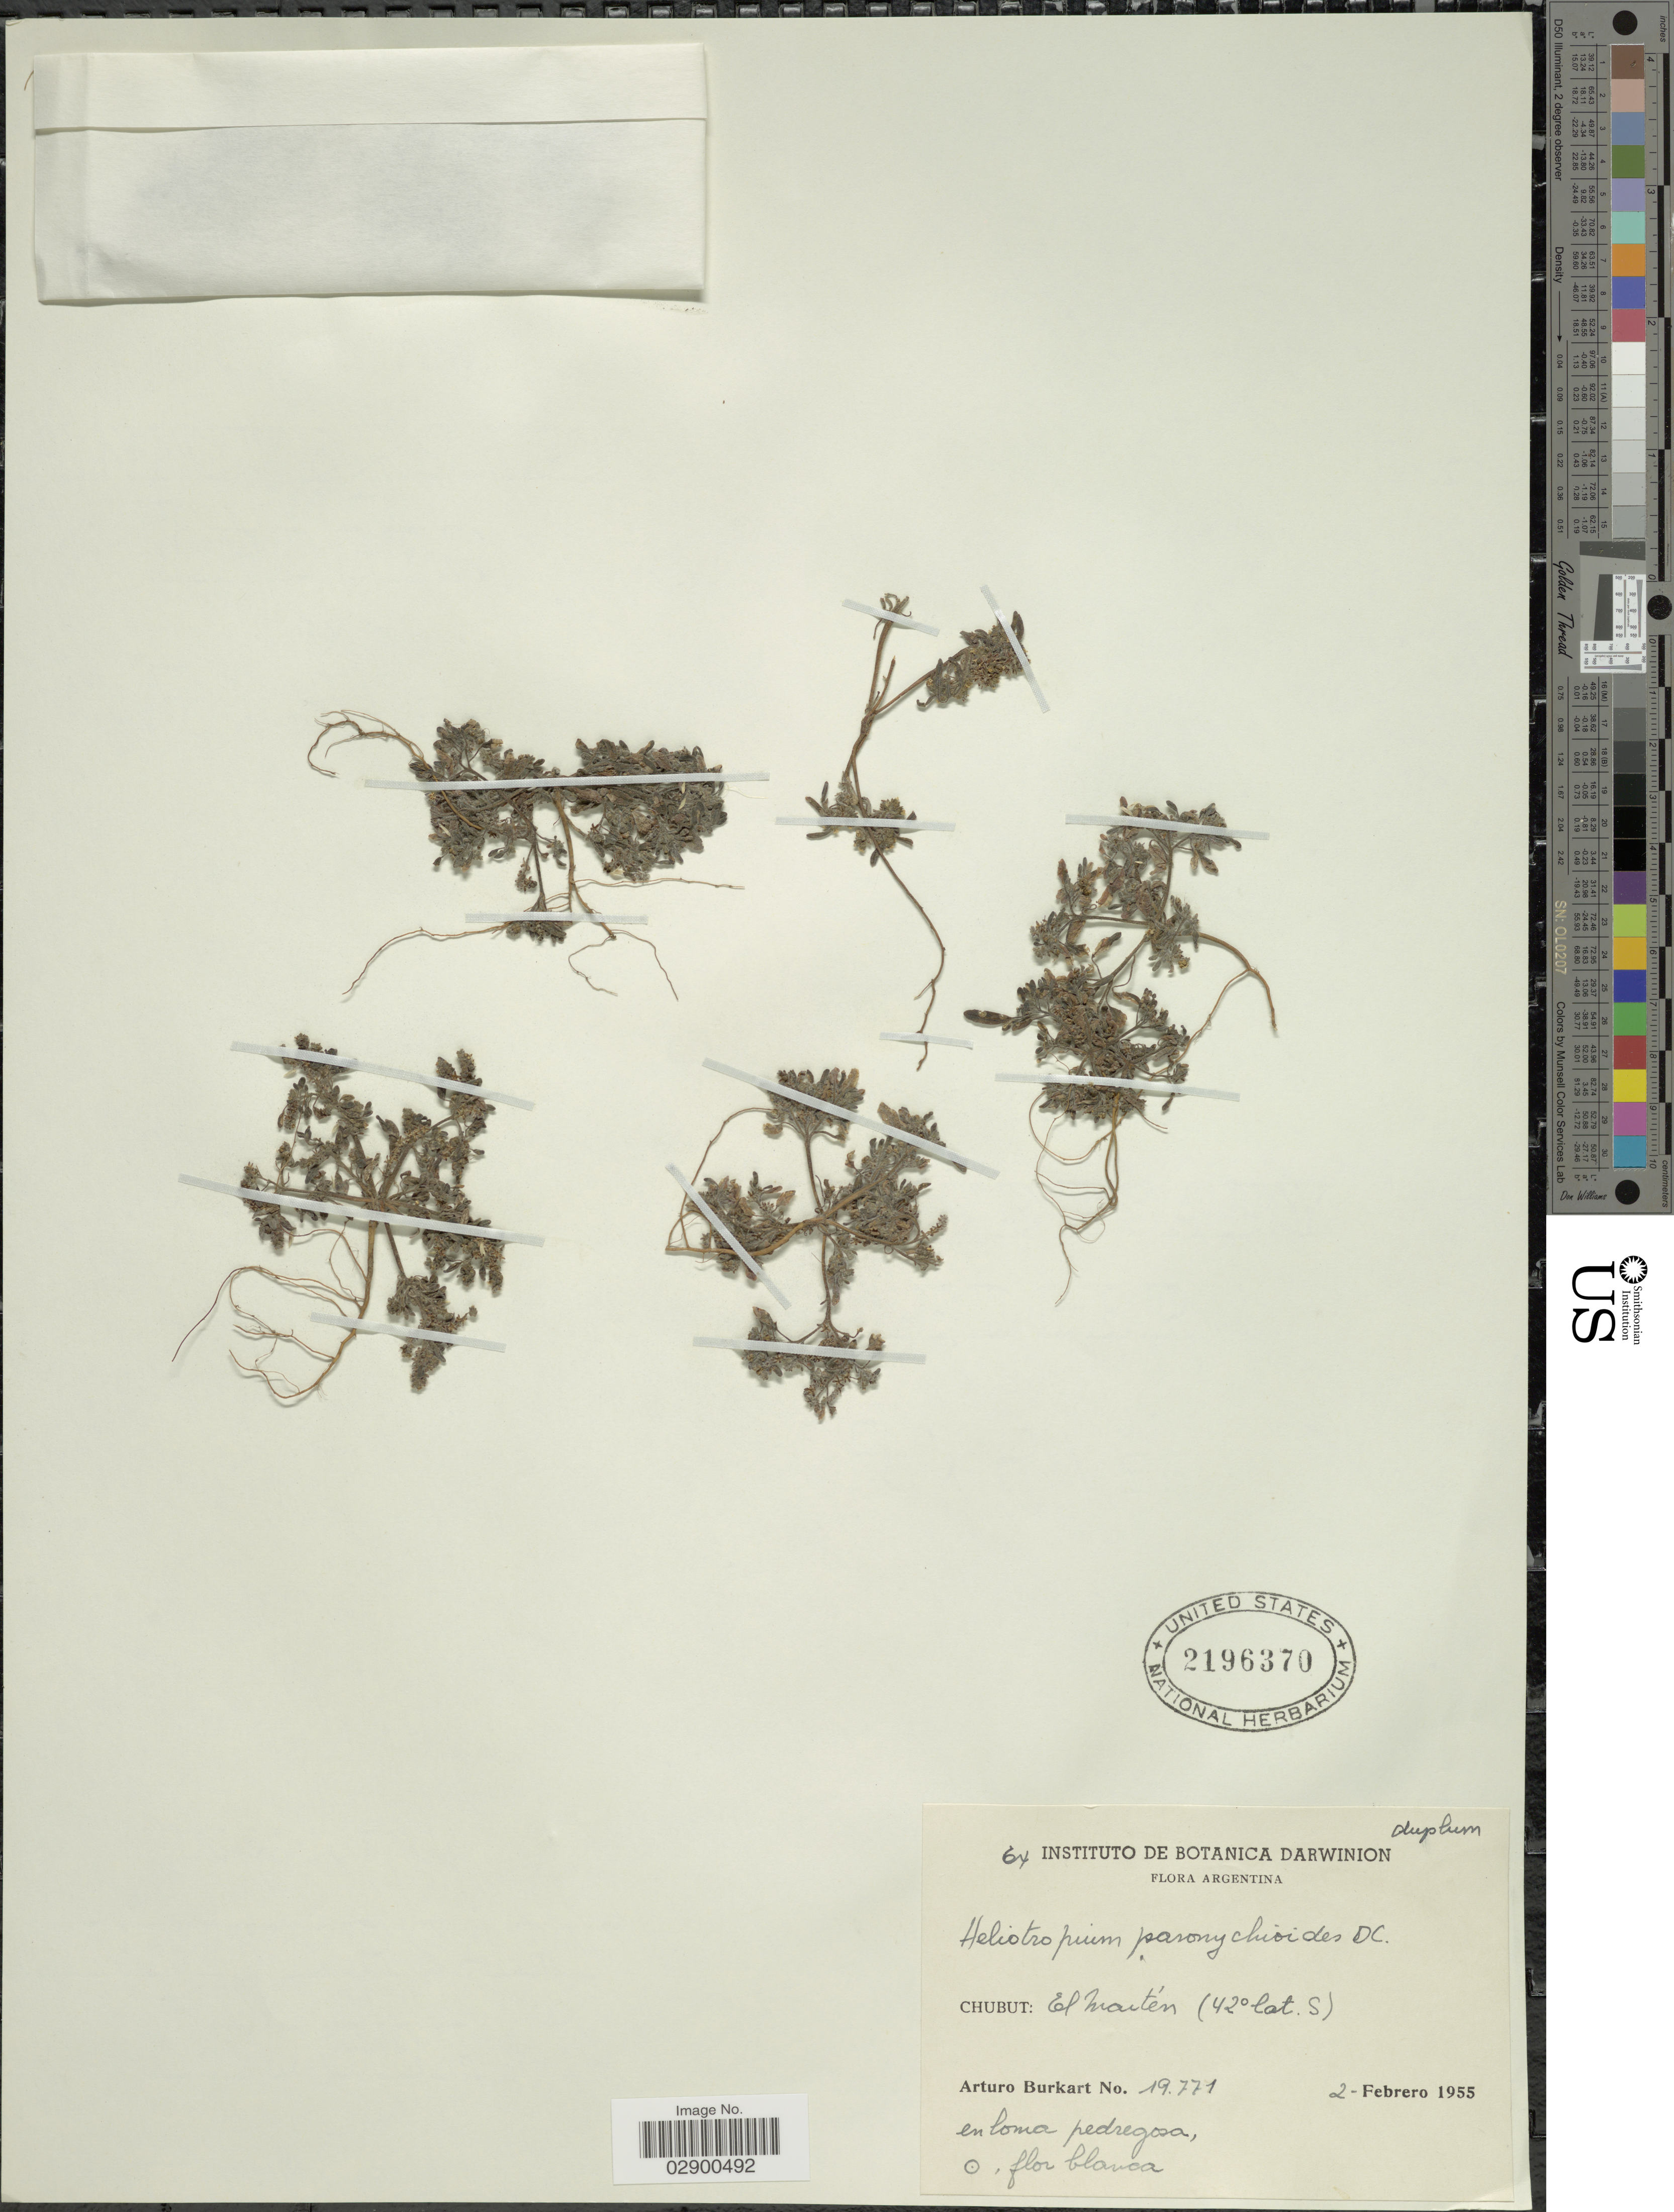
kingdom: Plantae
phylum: Tracheophyta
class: Magnoliopsida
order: Boraginales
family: Heliotropiaceae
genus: Heliotropium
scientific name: Heliotropium paronychioides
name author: DC.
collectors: A. E. Burkart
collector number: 19771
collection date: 1955-02-02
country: Argentina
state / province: Chubut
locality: El Maitén.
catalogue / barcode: US 2196370